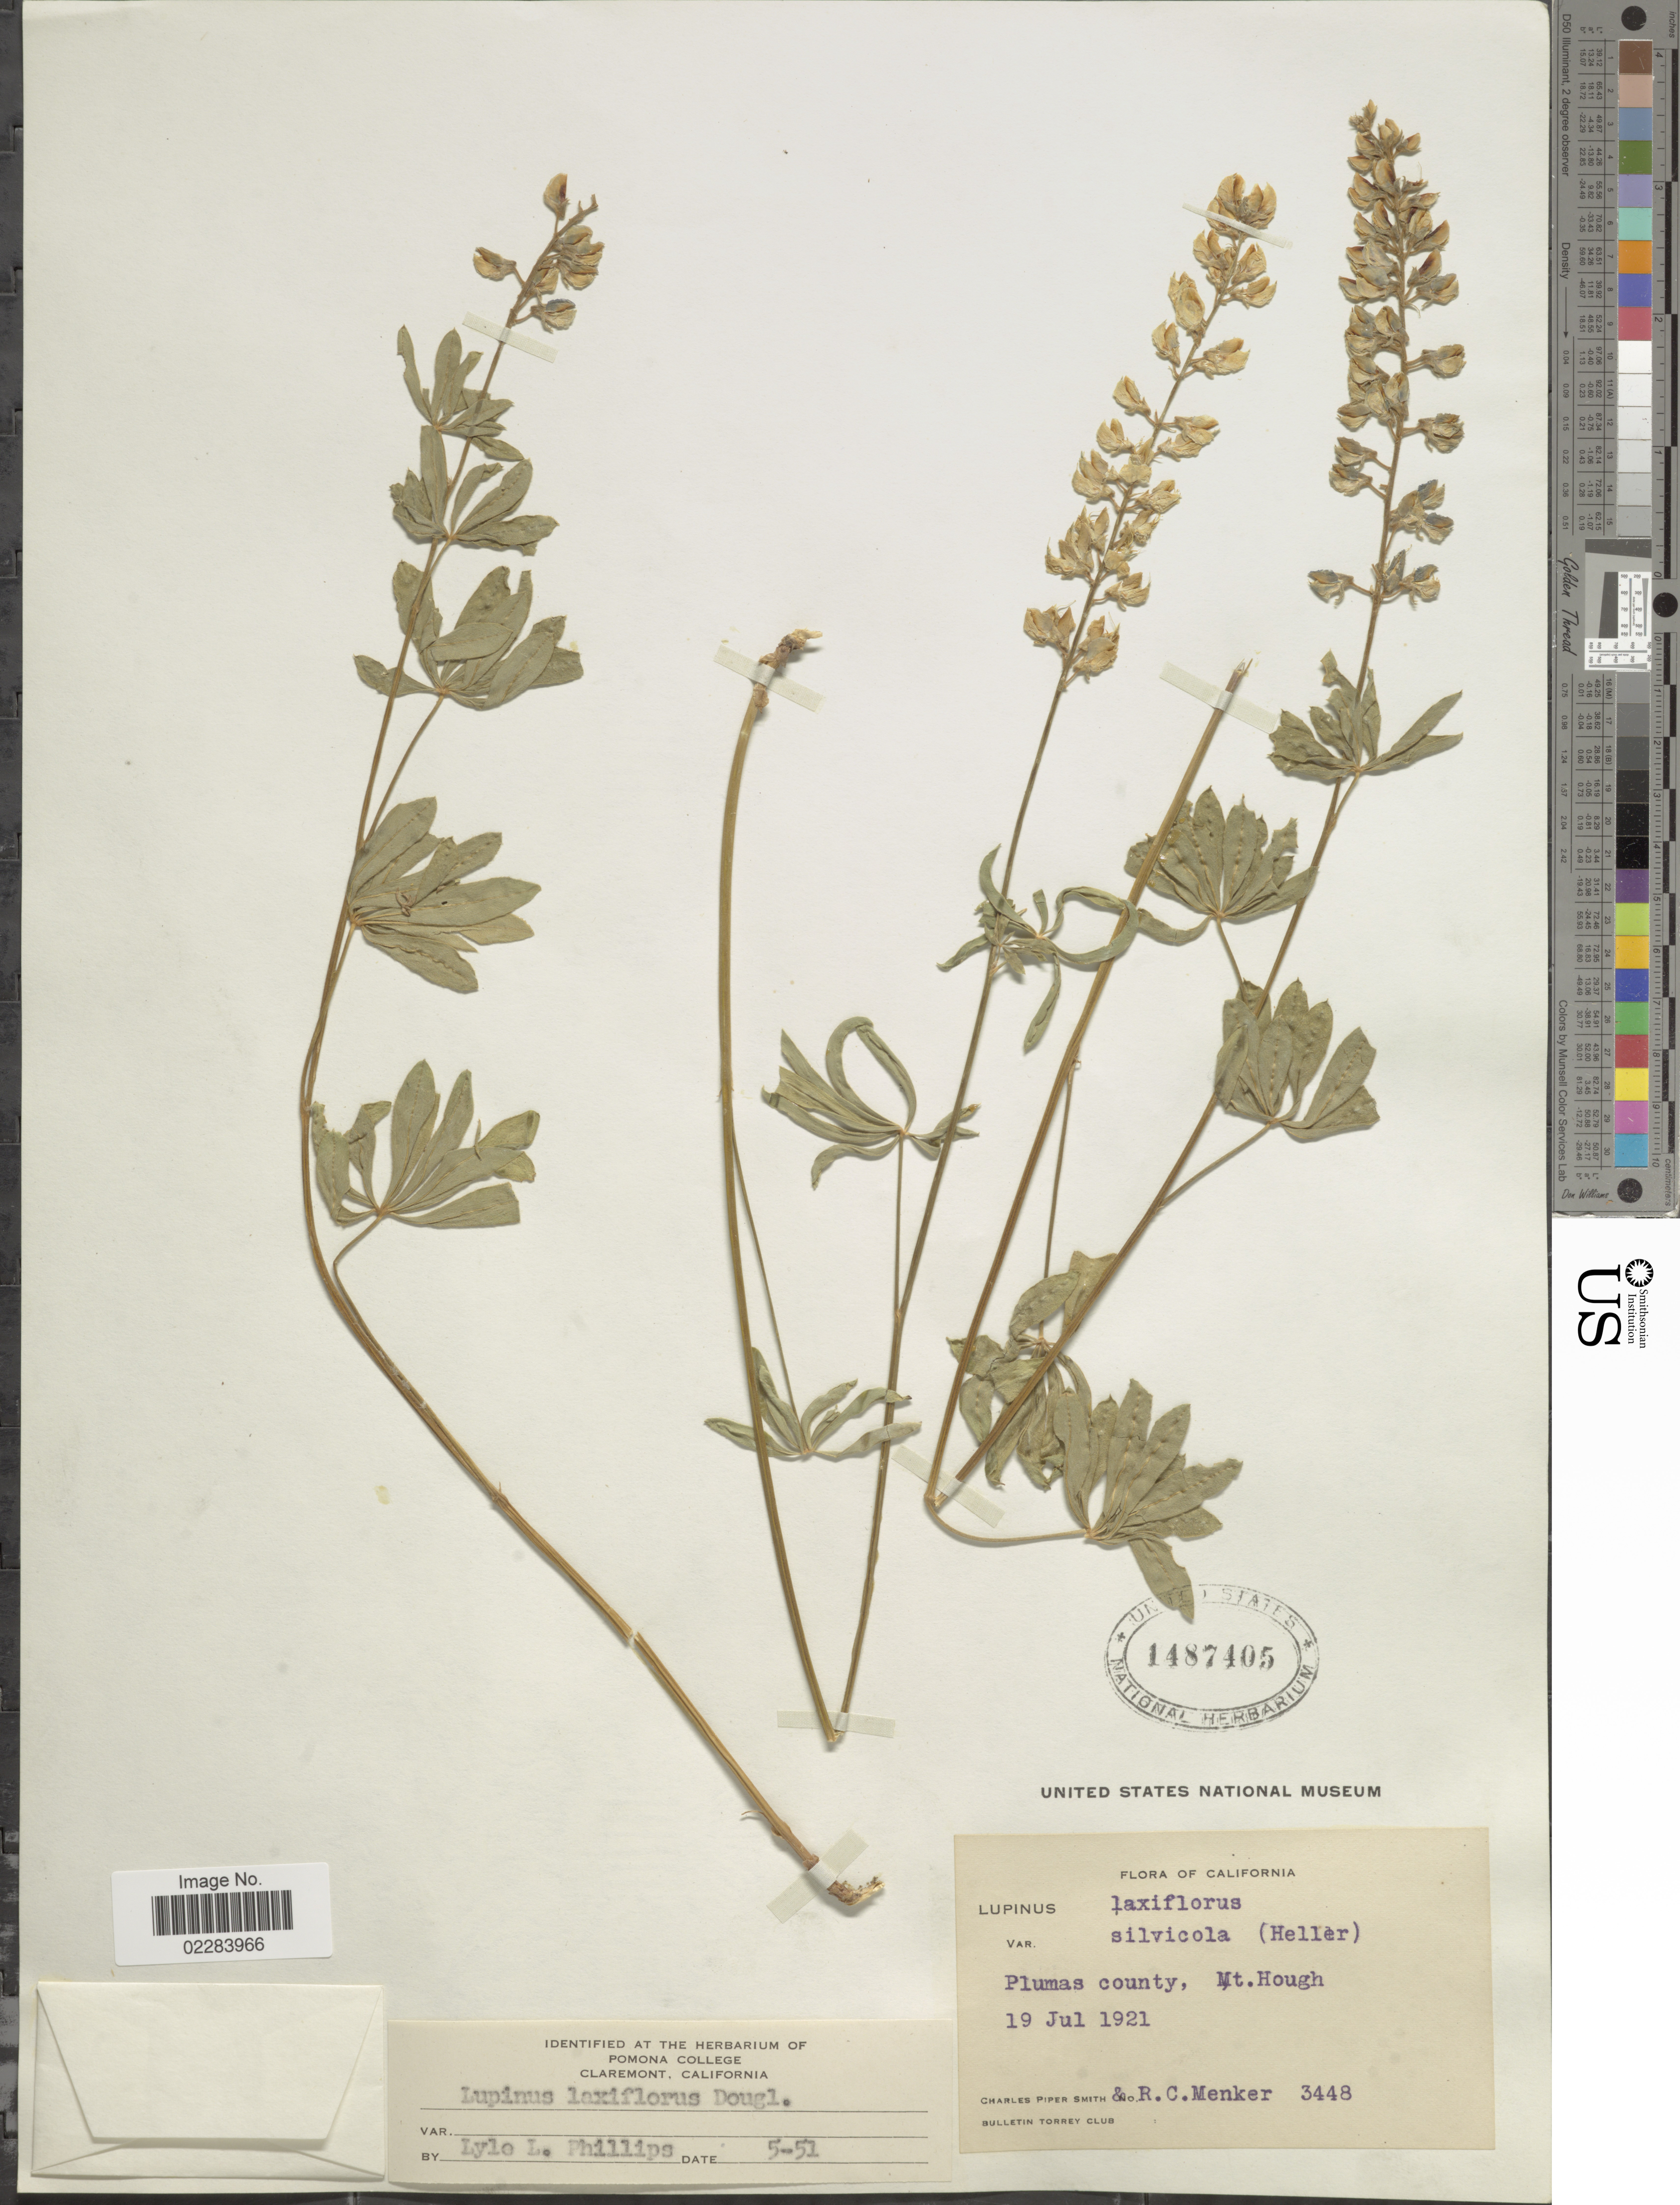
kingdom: Plantae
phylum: Tracheophyta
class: Magnoliopsida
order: Fabales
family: Fabaceae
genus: Lupinus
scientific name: Lupinus arbustus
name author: Lindl.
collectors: C. P. Smith & R. Menker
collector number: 3448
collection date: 1921-07-19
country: United States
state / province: California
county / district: Plumas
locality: Plumas County, Mt. Hough.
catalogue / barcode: US 1487405